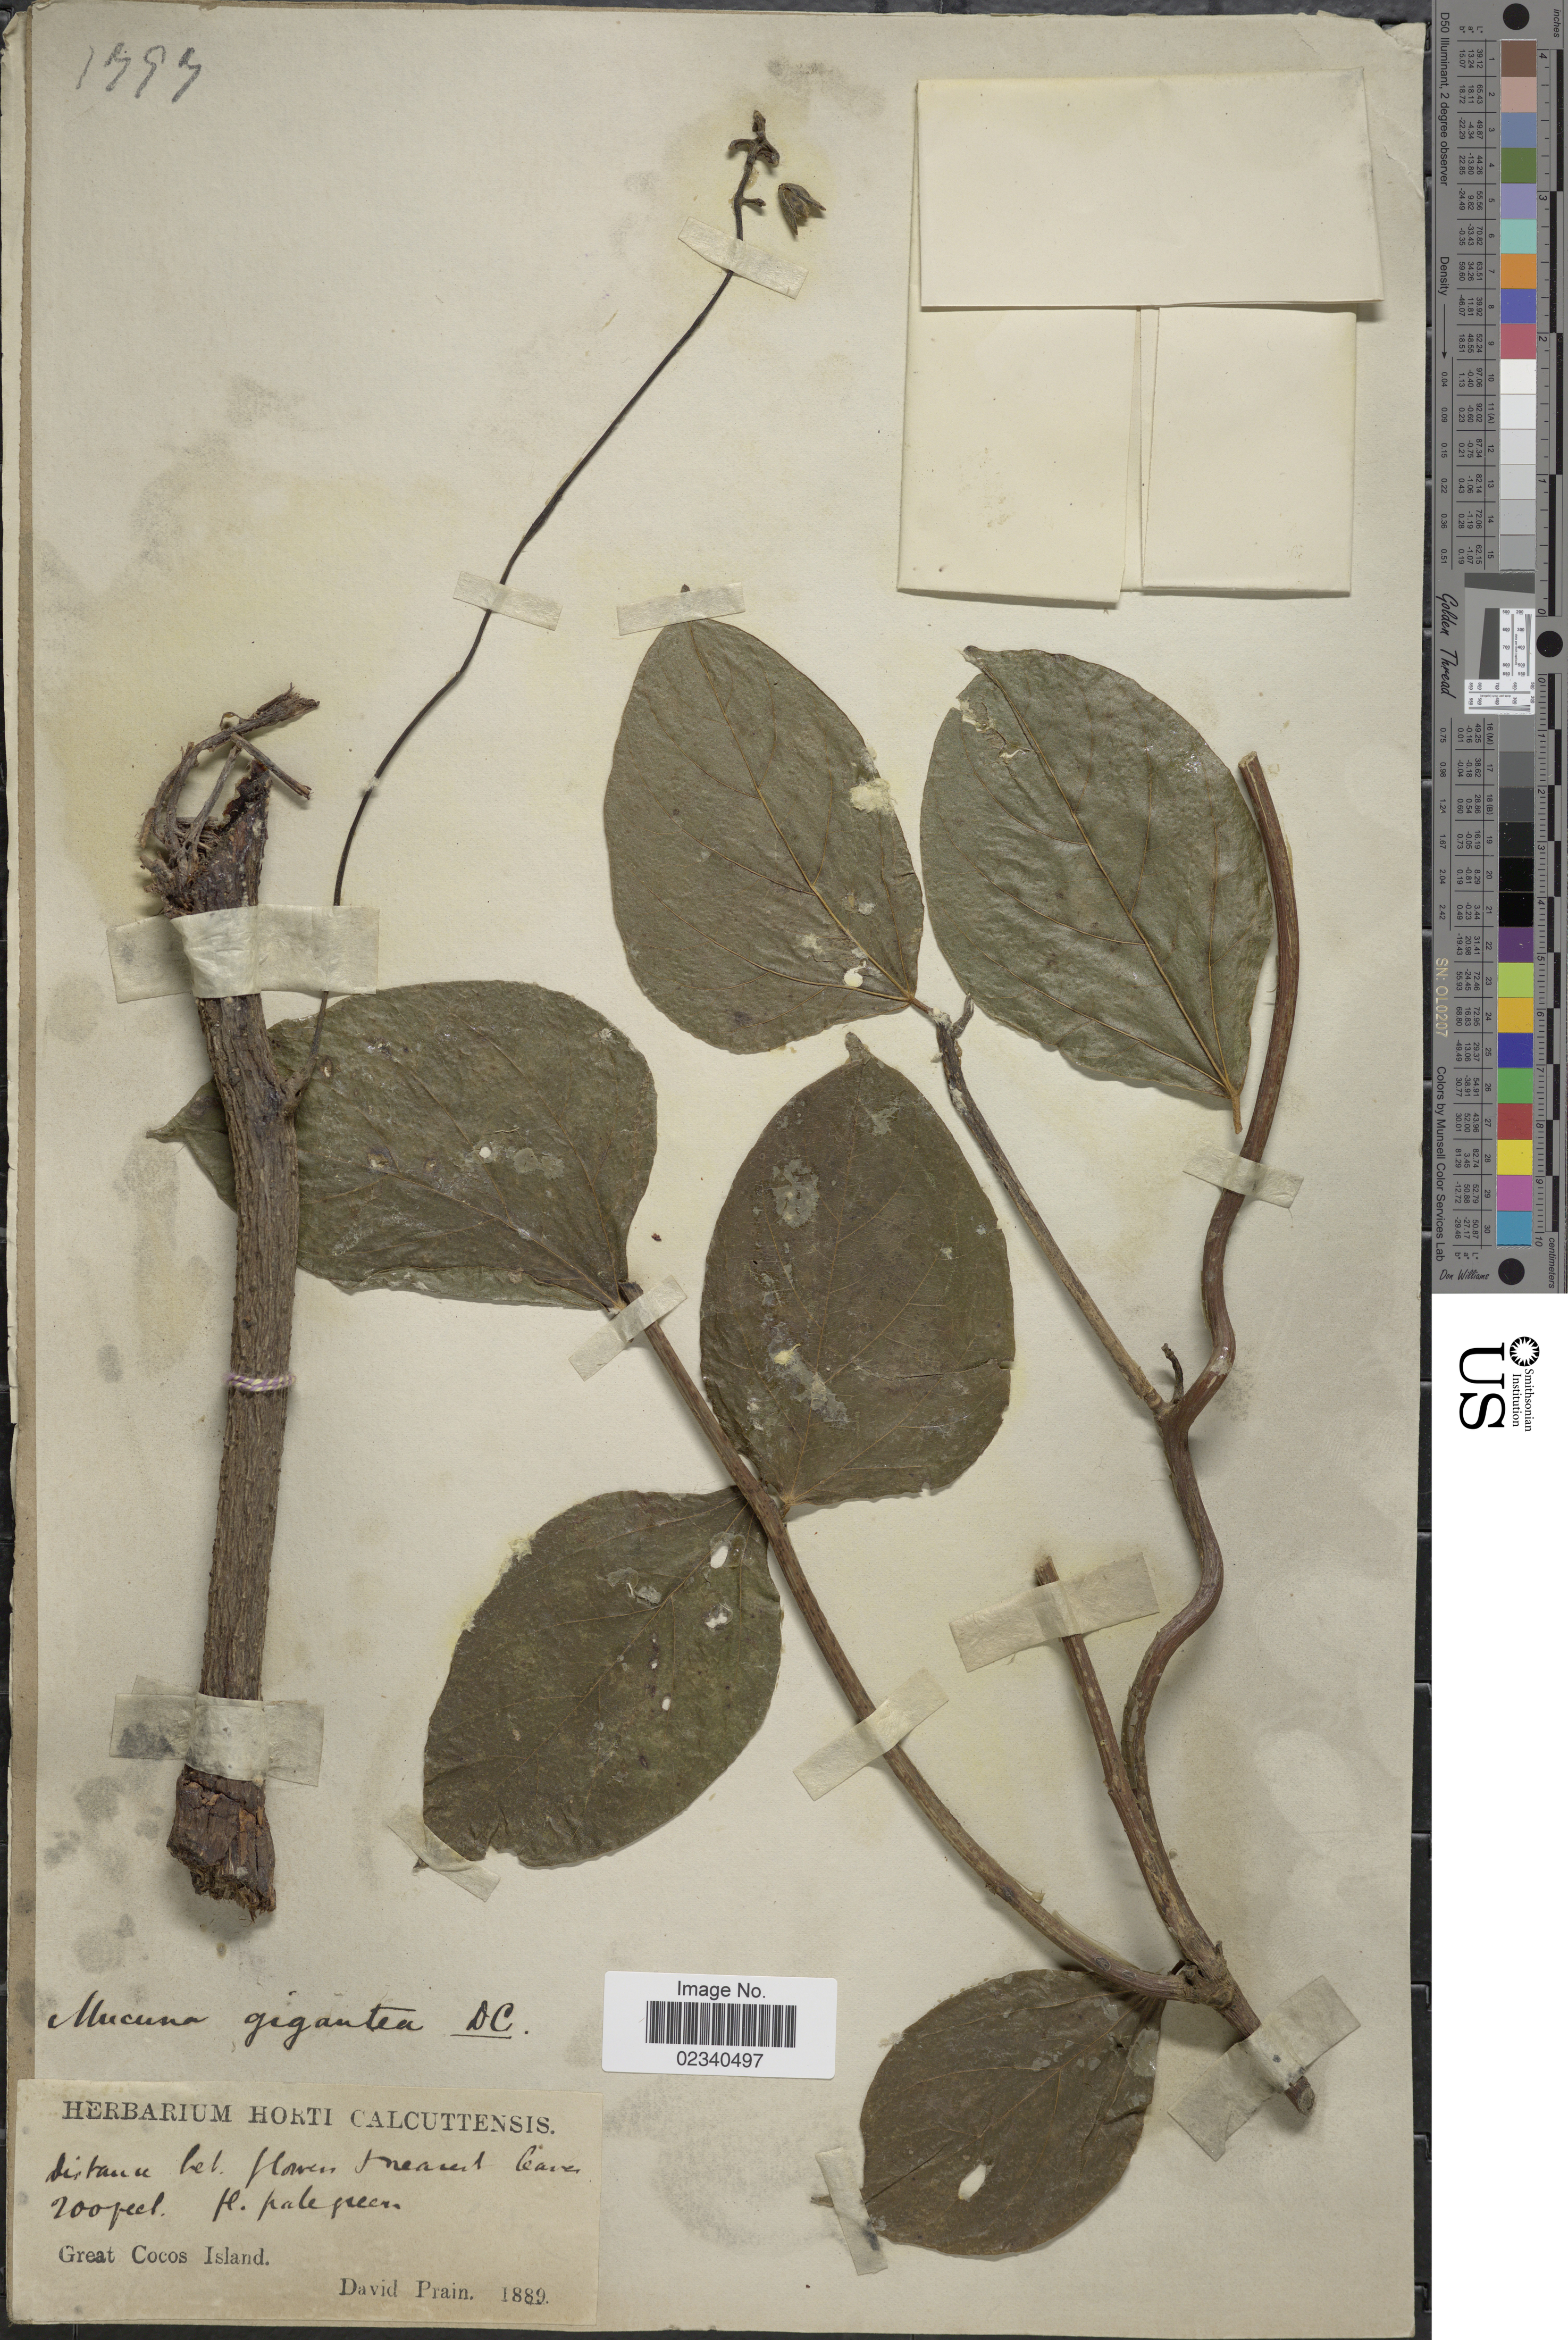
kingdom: Plantae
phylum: Tracheophyta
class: Magnoliopsida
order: Fabales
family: Fabaceae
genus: Mucuna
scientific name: Mucuna gigantea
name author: (Willd.) DC.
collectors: D. Prain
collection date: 1797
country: Myanmar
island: Great Coco Island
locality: Great Cocos Island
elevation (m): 61